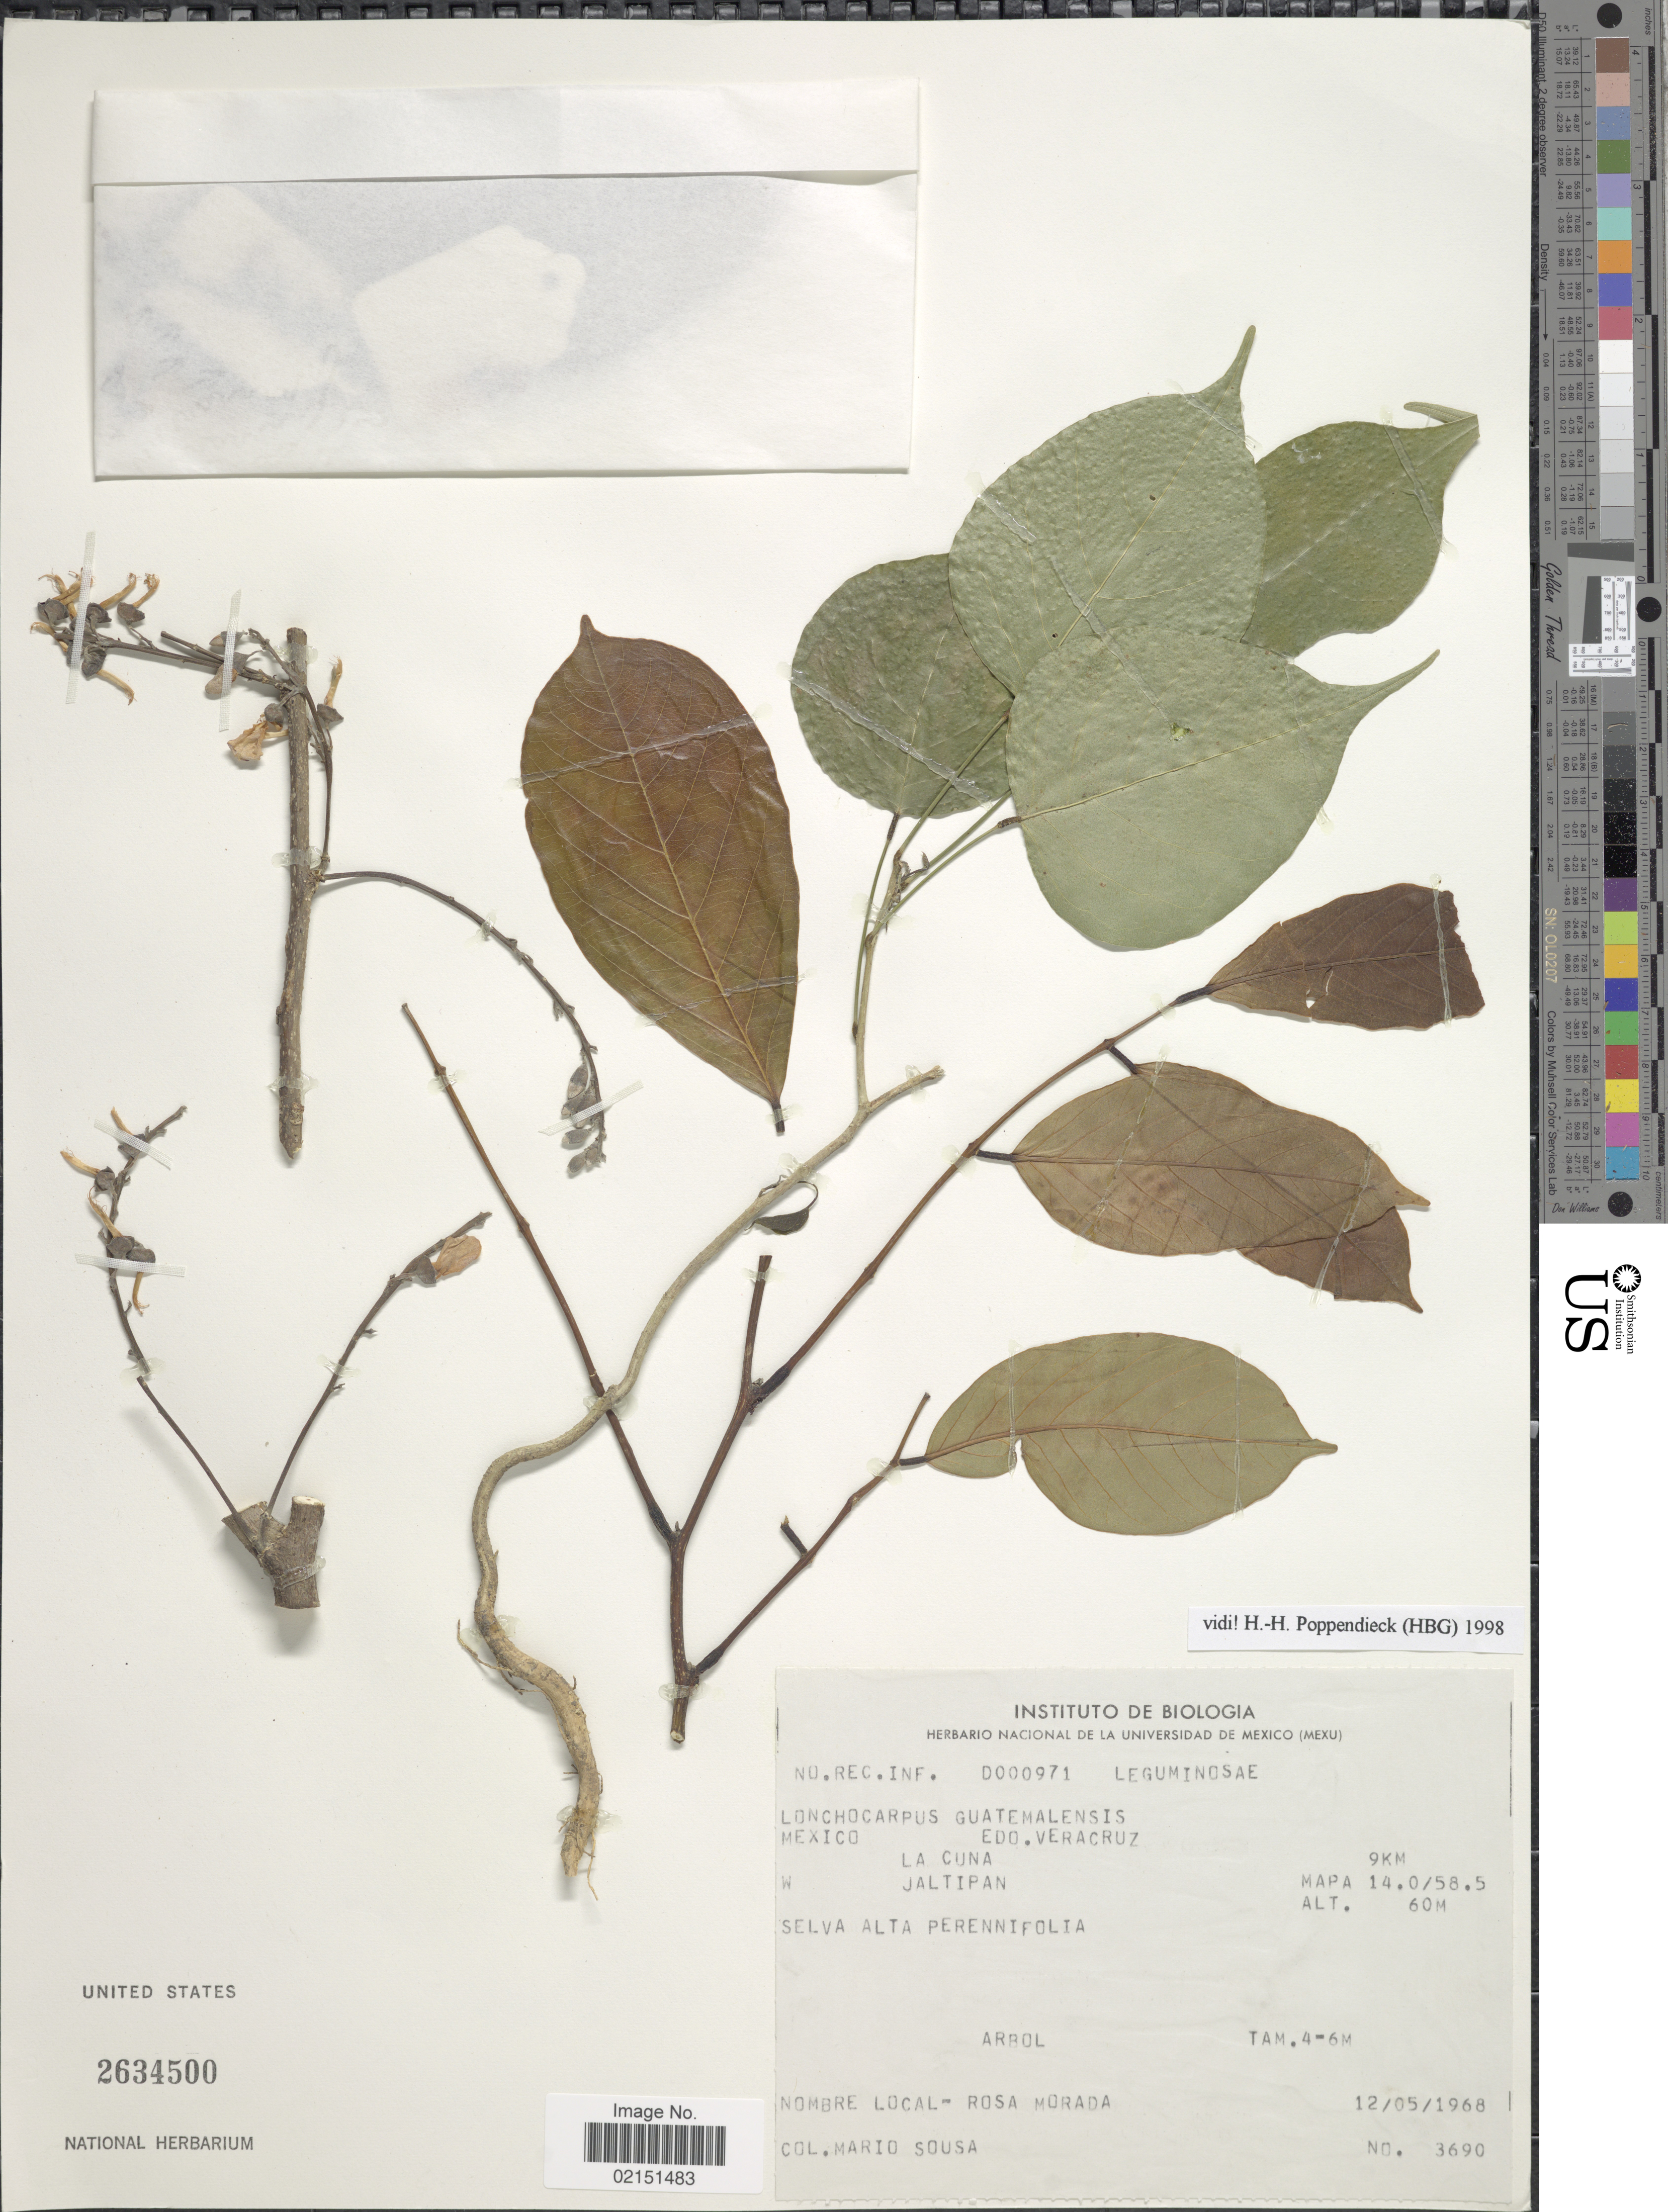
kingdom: Plantae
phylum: Tracheophyta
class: Magnoliopsida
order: Fabales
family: Fabaceae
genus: Lonchocarpus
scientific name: Lonchocarpus guatemalensis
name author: Benth.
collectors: M. Sousa S.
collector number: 3690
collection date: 1968-05-12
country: Mexico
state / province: Veracruz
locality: Mexico. Edo. Veracruz. La Cuna. Jaltipan, 9km. Selva alta perennifolia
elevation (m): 60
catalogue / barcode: US 2634500